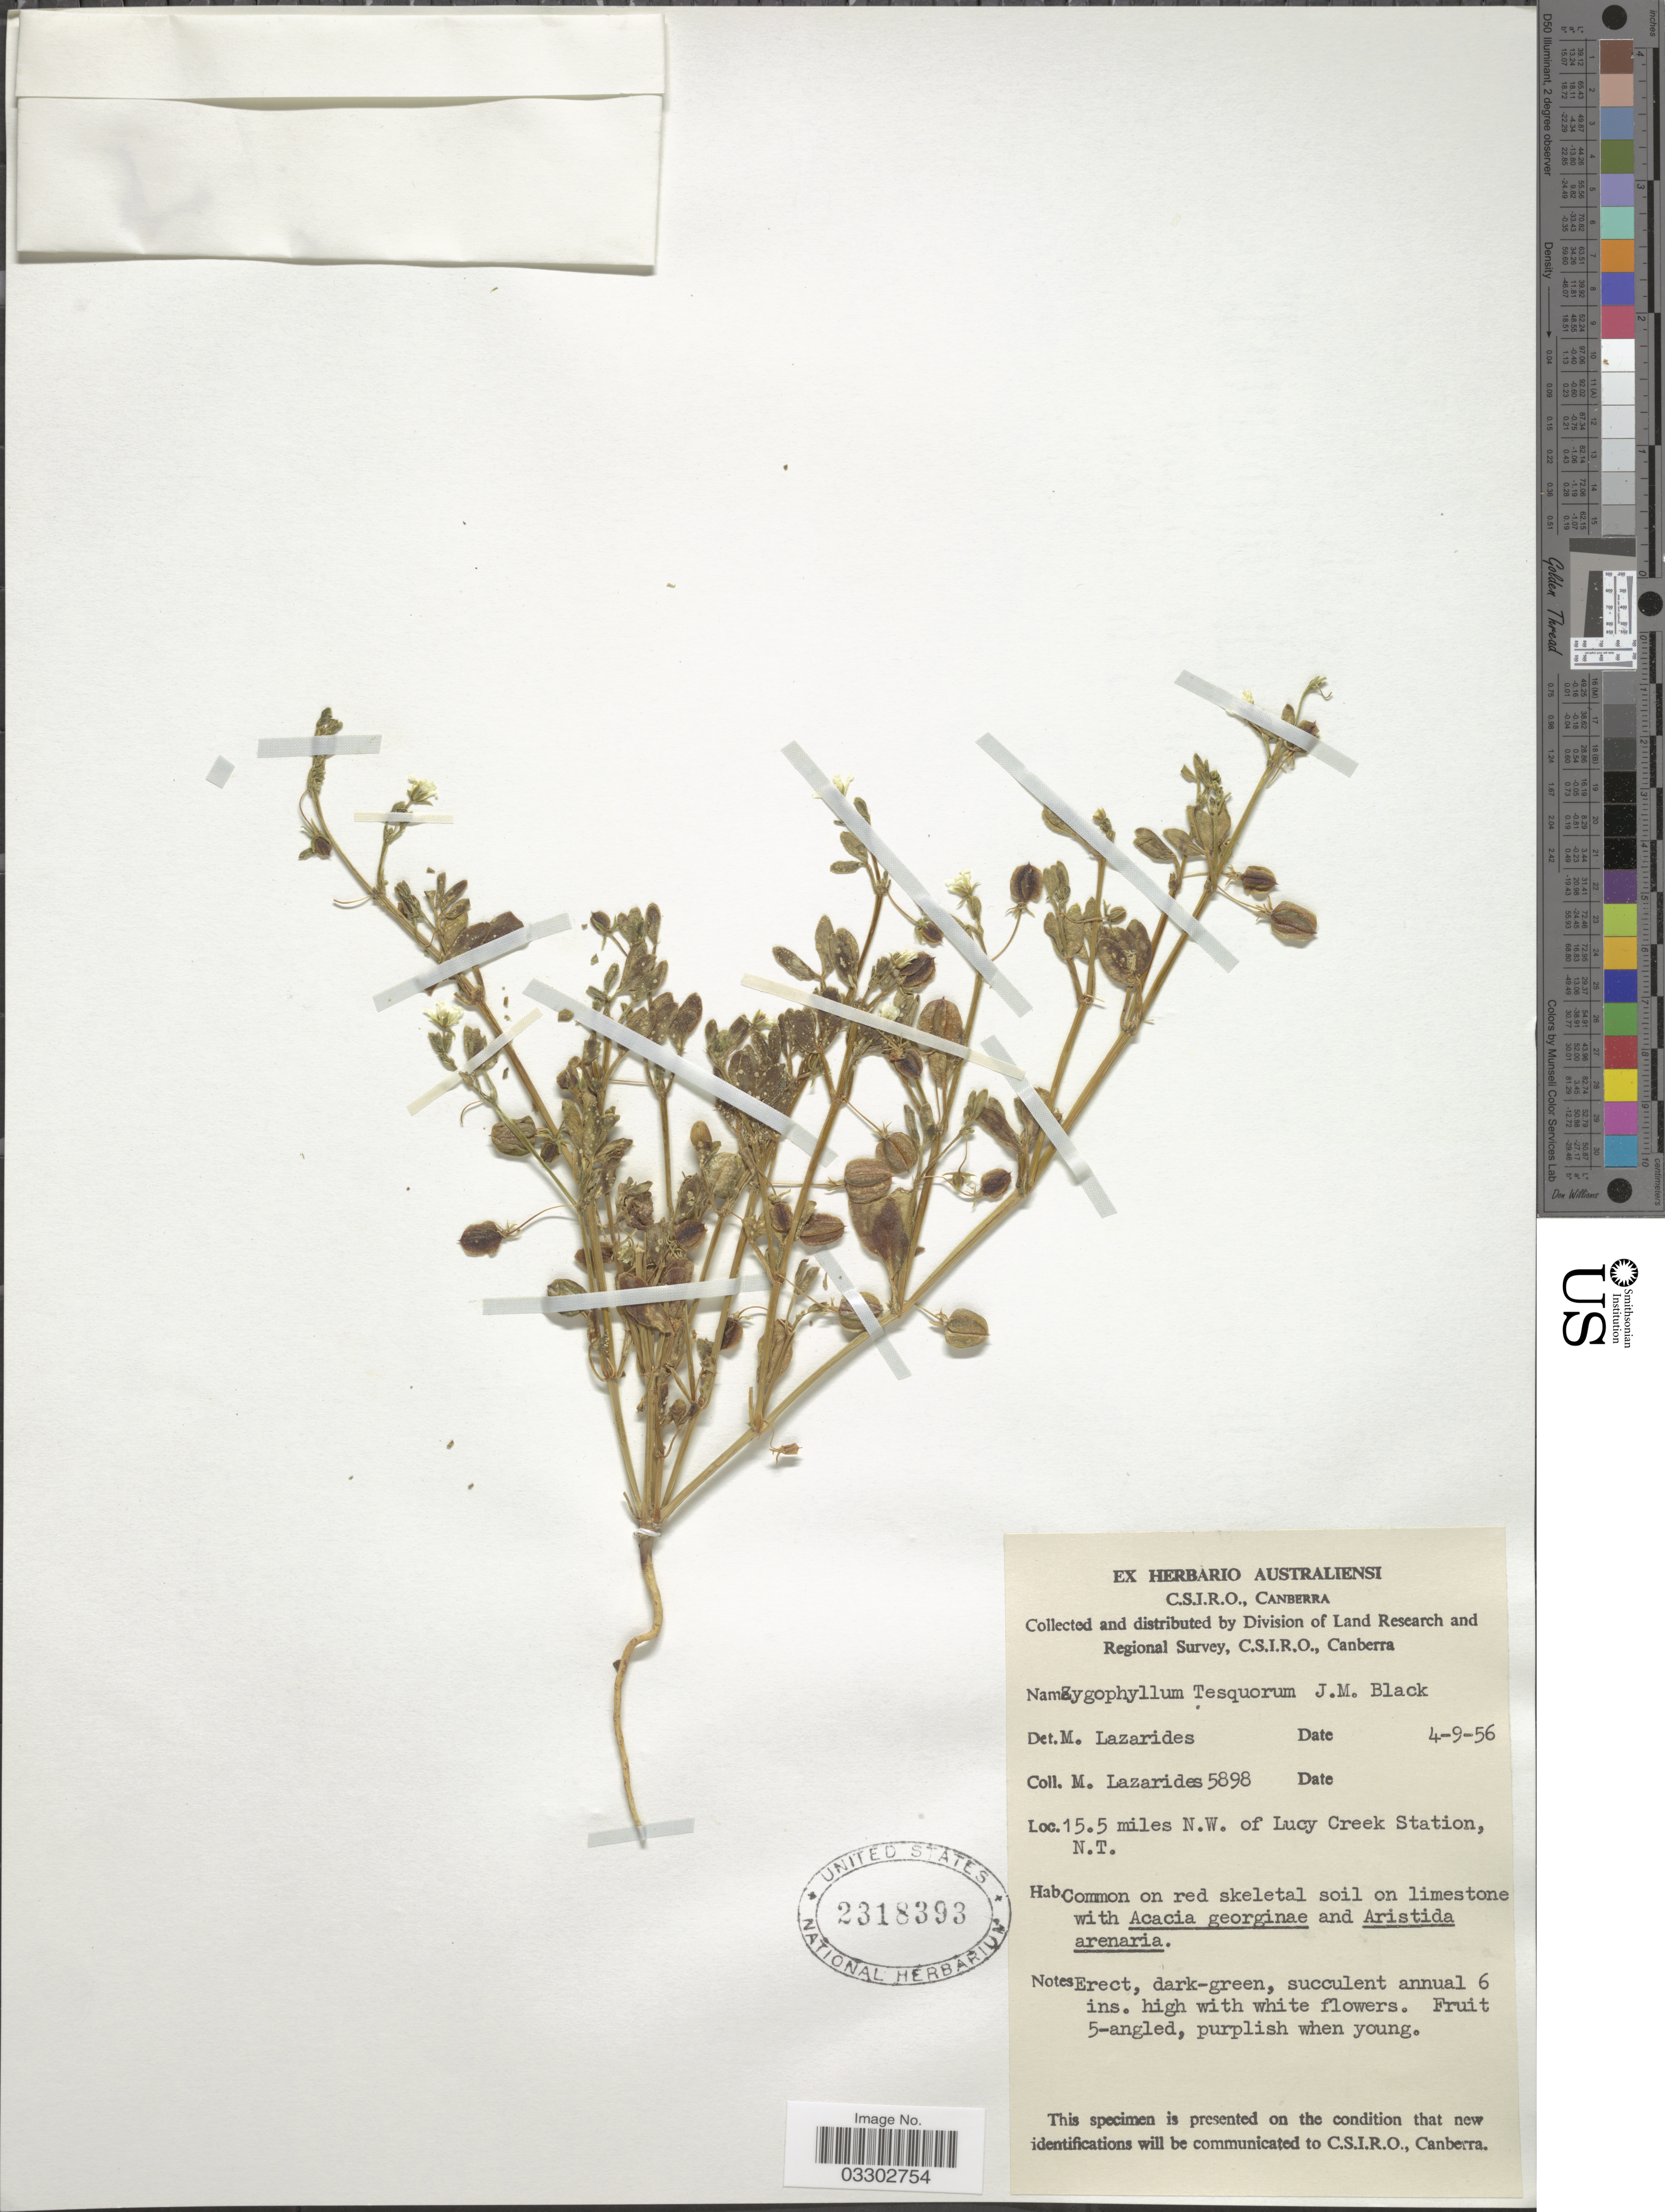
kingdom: Plantae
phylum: Tracheophyta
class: Magnoliopsida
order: Zygophyllales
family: Zygophyllaceae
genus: Roepera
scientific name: Roepera tesquorum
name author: (J.M. Black) Beier & Thulin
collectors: M. Lazarides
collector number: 5898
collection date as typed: Transcribed d/m/y: 4/9/56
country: Australia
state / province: Northern Territory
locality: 15.5 miles N.W. of Lucy Creek Station.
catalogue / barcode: US 2318393